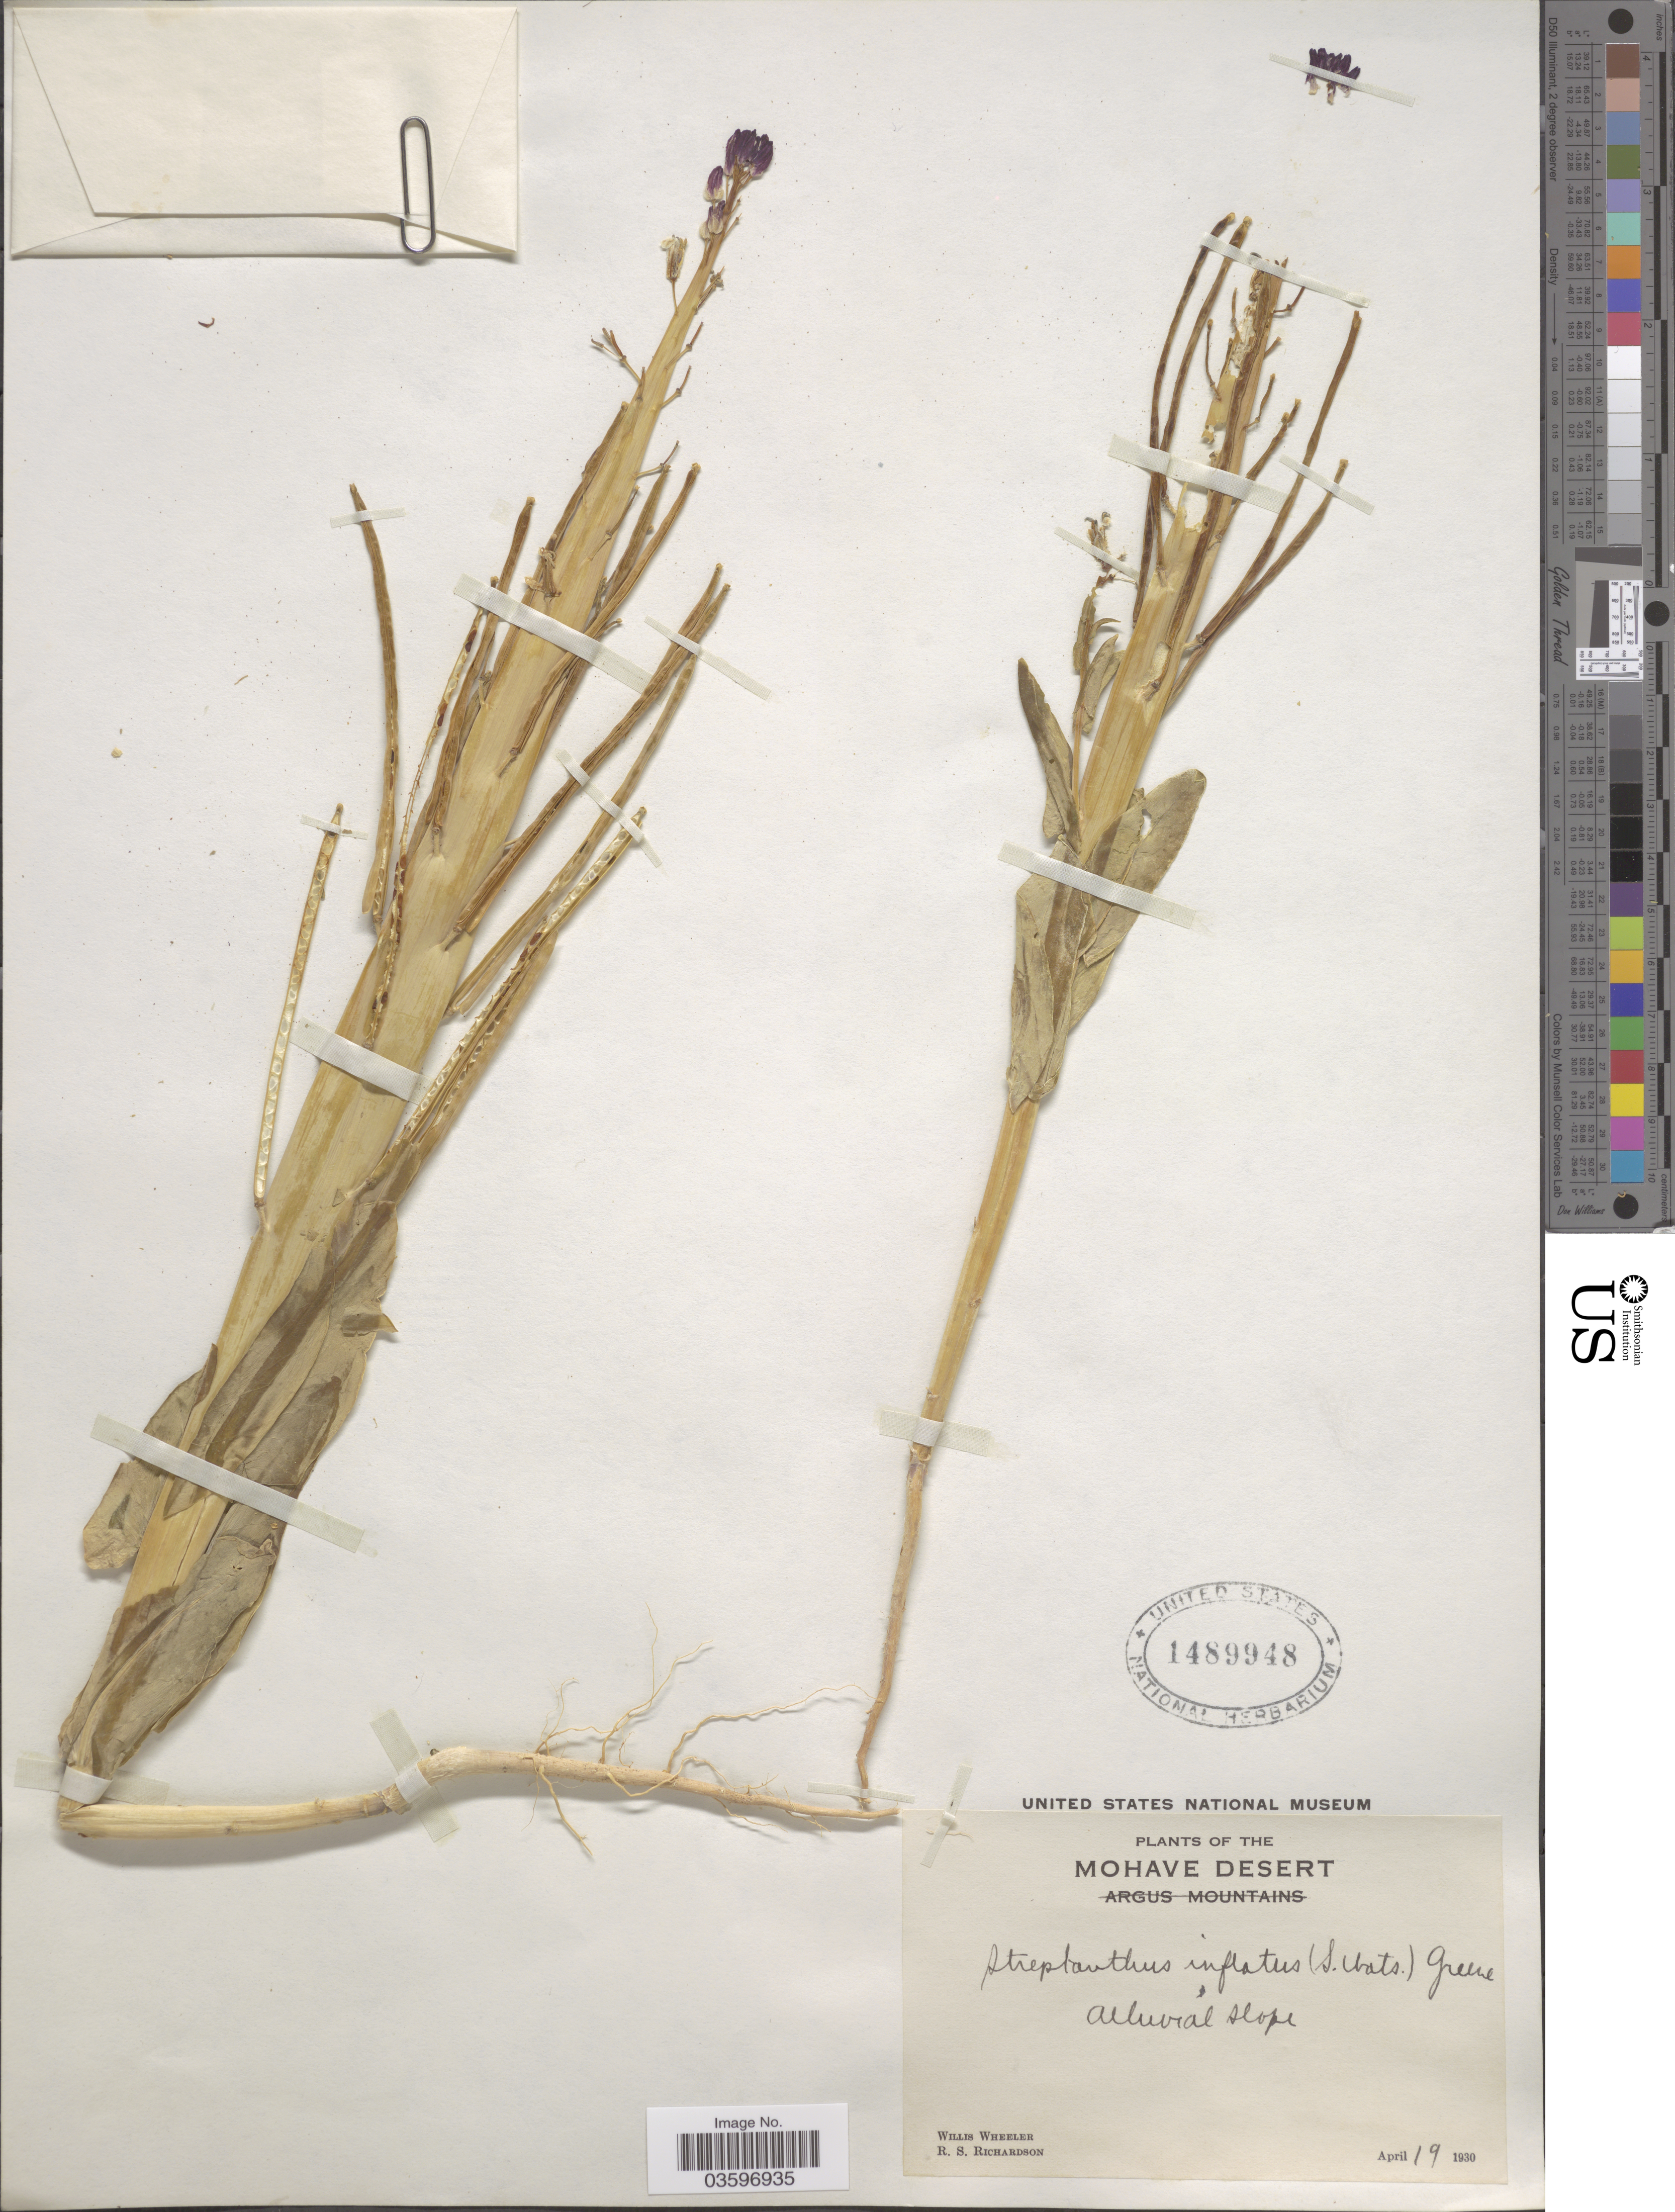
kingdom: Plantae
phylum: Tracheophyta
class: Magnoliopsida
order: Brassicales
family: Brassicaceae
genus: Caulanthus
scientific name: Caulanthus inflatus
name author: S. Watson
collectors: W. Wheeler & R. Richardson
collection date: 1930-04-19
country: United States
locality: Mohave Desert.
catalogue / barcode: US 1489948